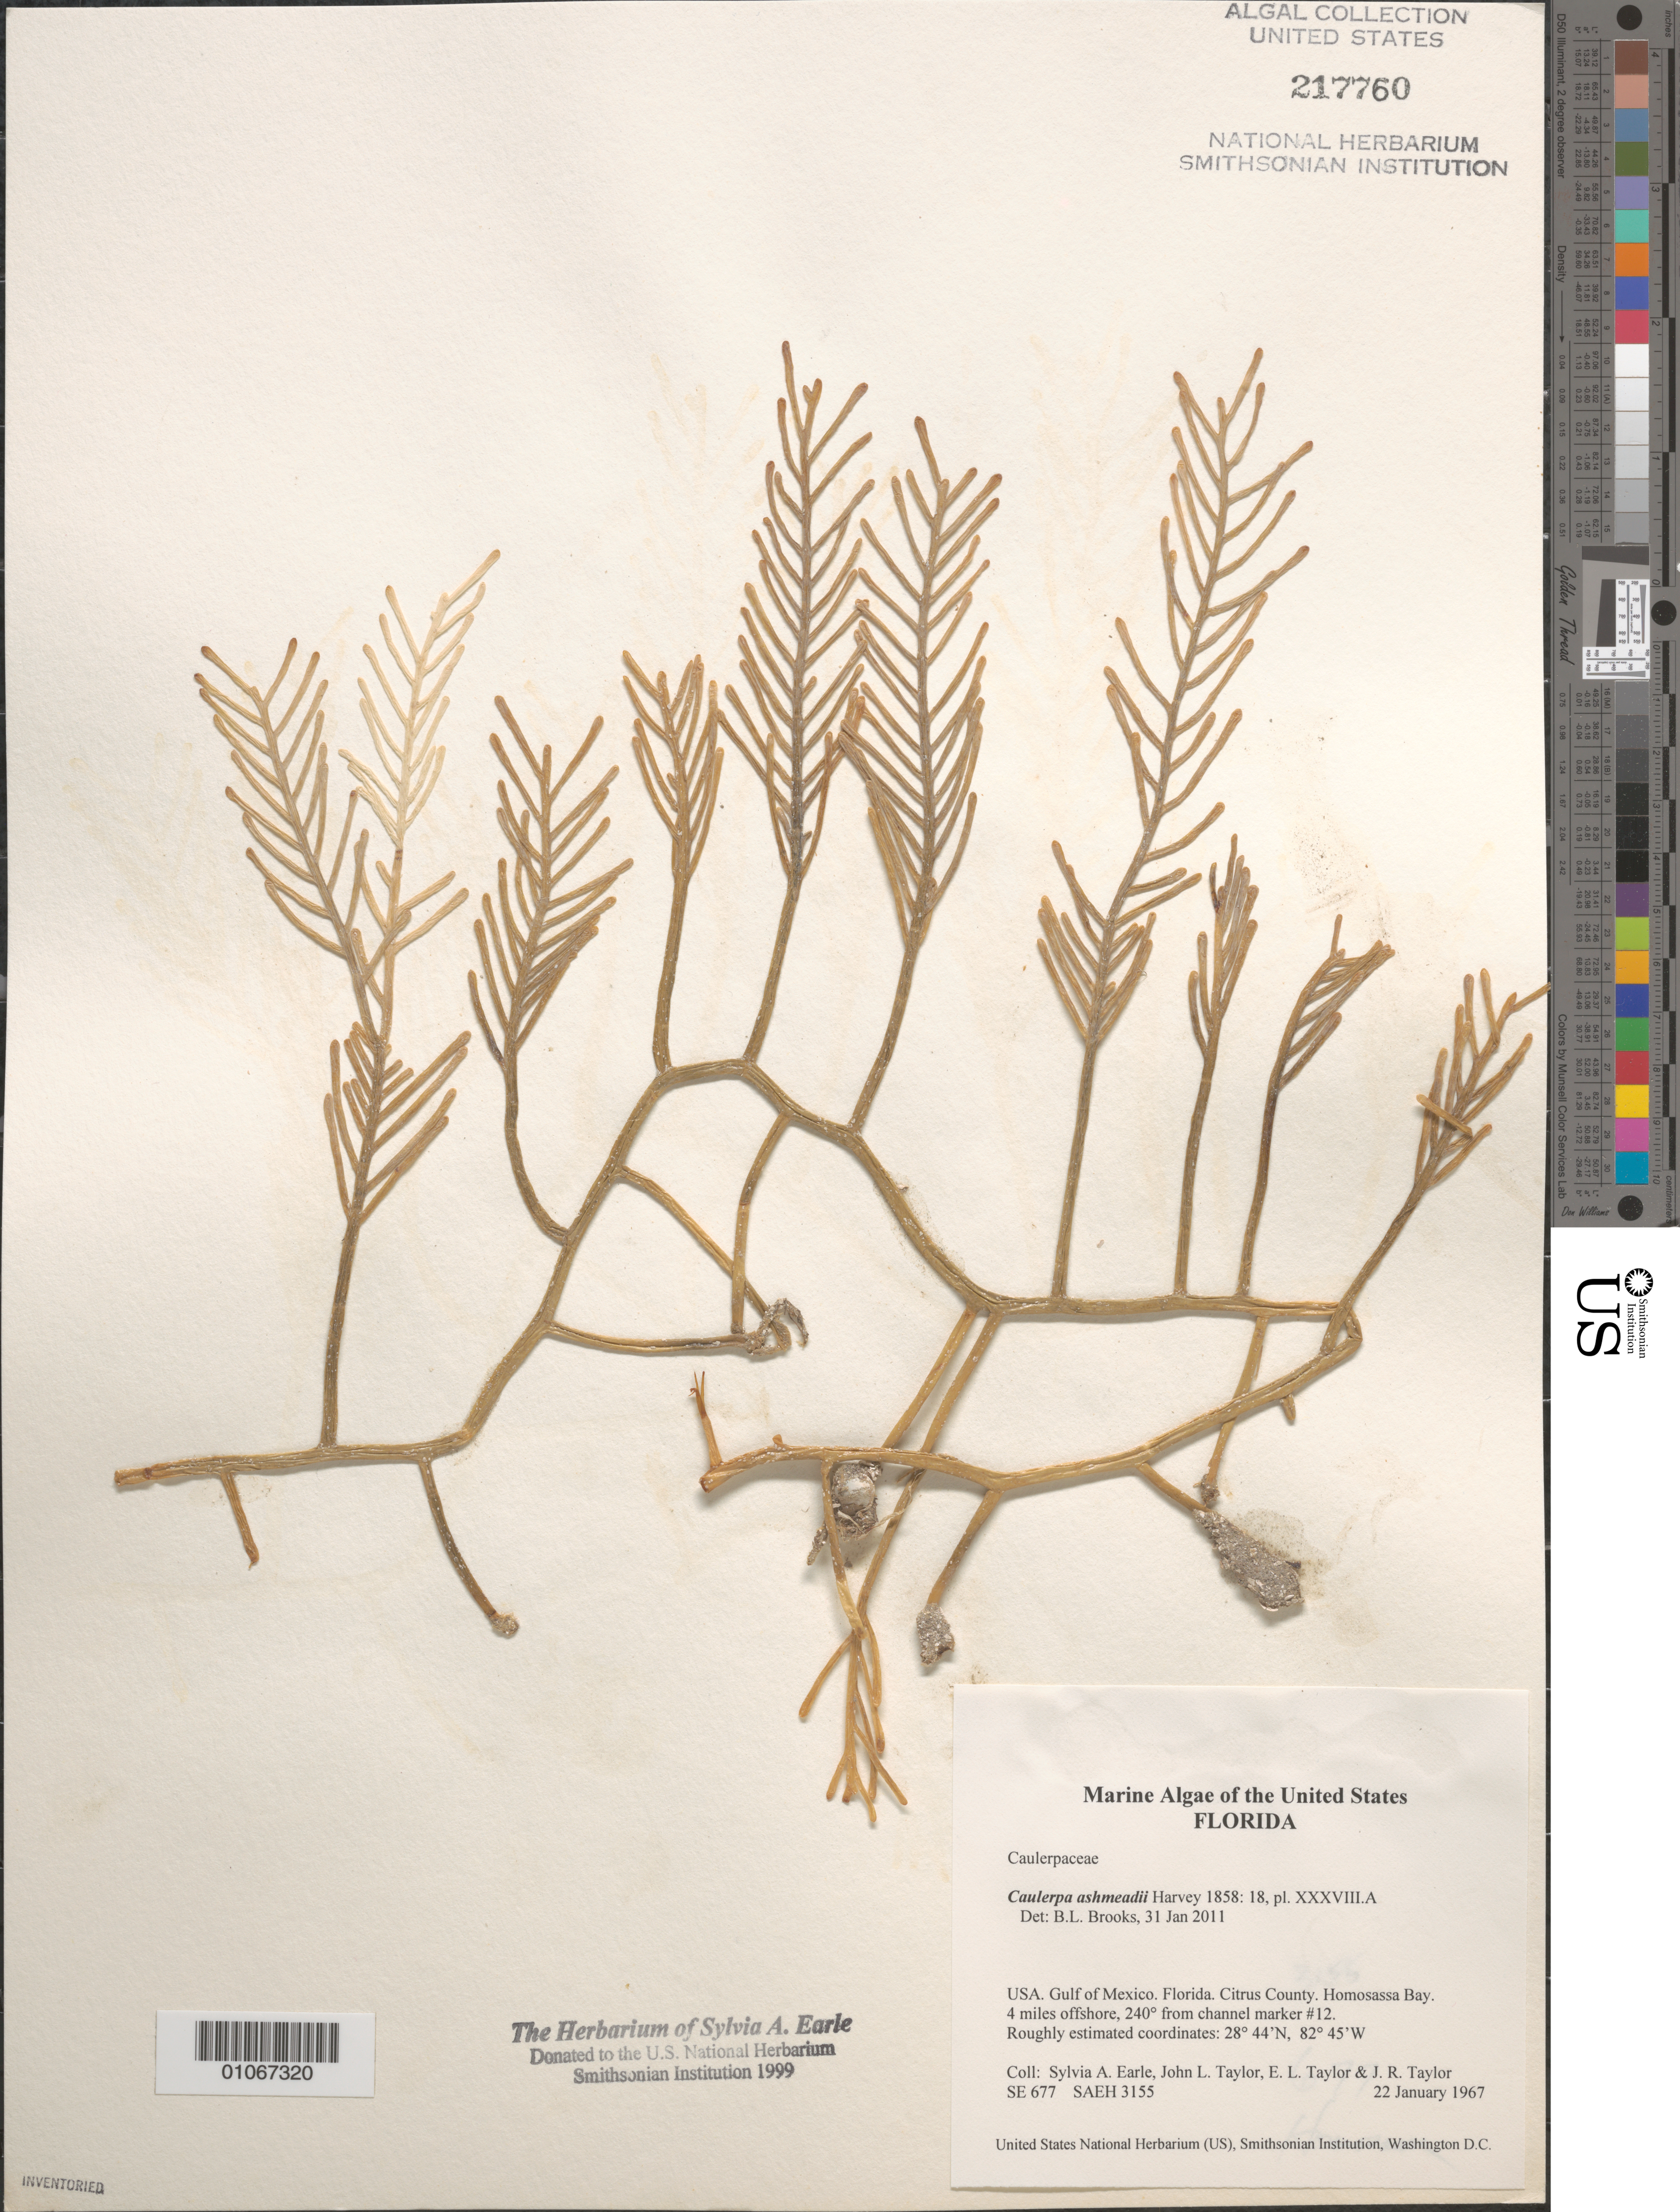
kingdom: Plantae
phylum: Chlorophyta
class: Ulvophyceae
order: Bryopsidales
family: Caulerpaceae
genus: Caulerpa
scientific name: Caulerpa ashmeadii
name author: Harv.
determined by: Brooks, B. L., (BOT), Smithsonian Institution - National Museum of Natural History (UNITED STATES)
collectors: S. A. Earle, J. L. Taylor, E. L. Taylor & J. R. Taylor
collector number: SE 677 & SAEH 3155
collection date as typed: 22 Jan 1967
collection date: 1967-01-22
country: United States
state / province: Florida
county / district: Citrus County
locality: Gulf of Mexico, Homosassa Bay, 4 miles offshore, 240 degrees from channel marker #12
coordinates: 28 44'N, 82 45'W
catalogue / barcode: US 217760